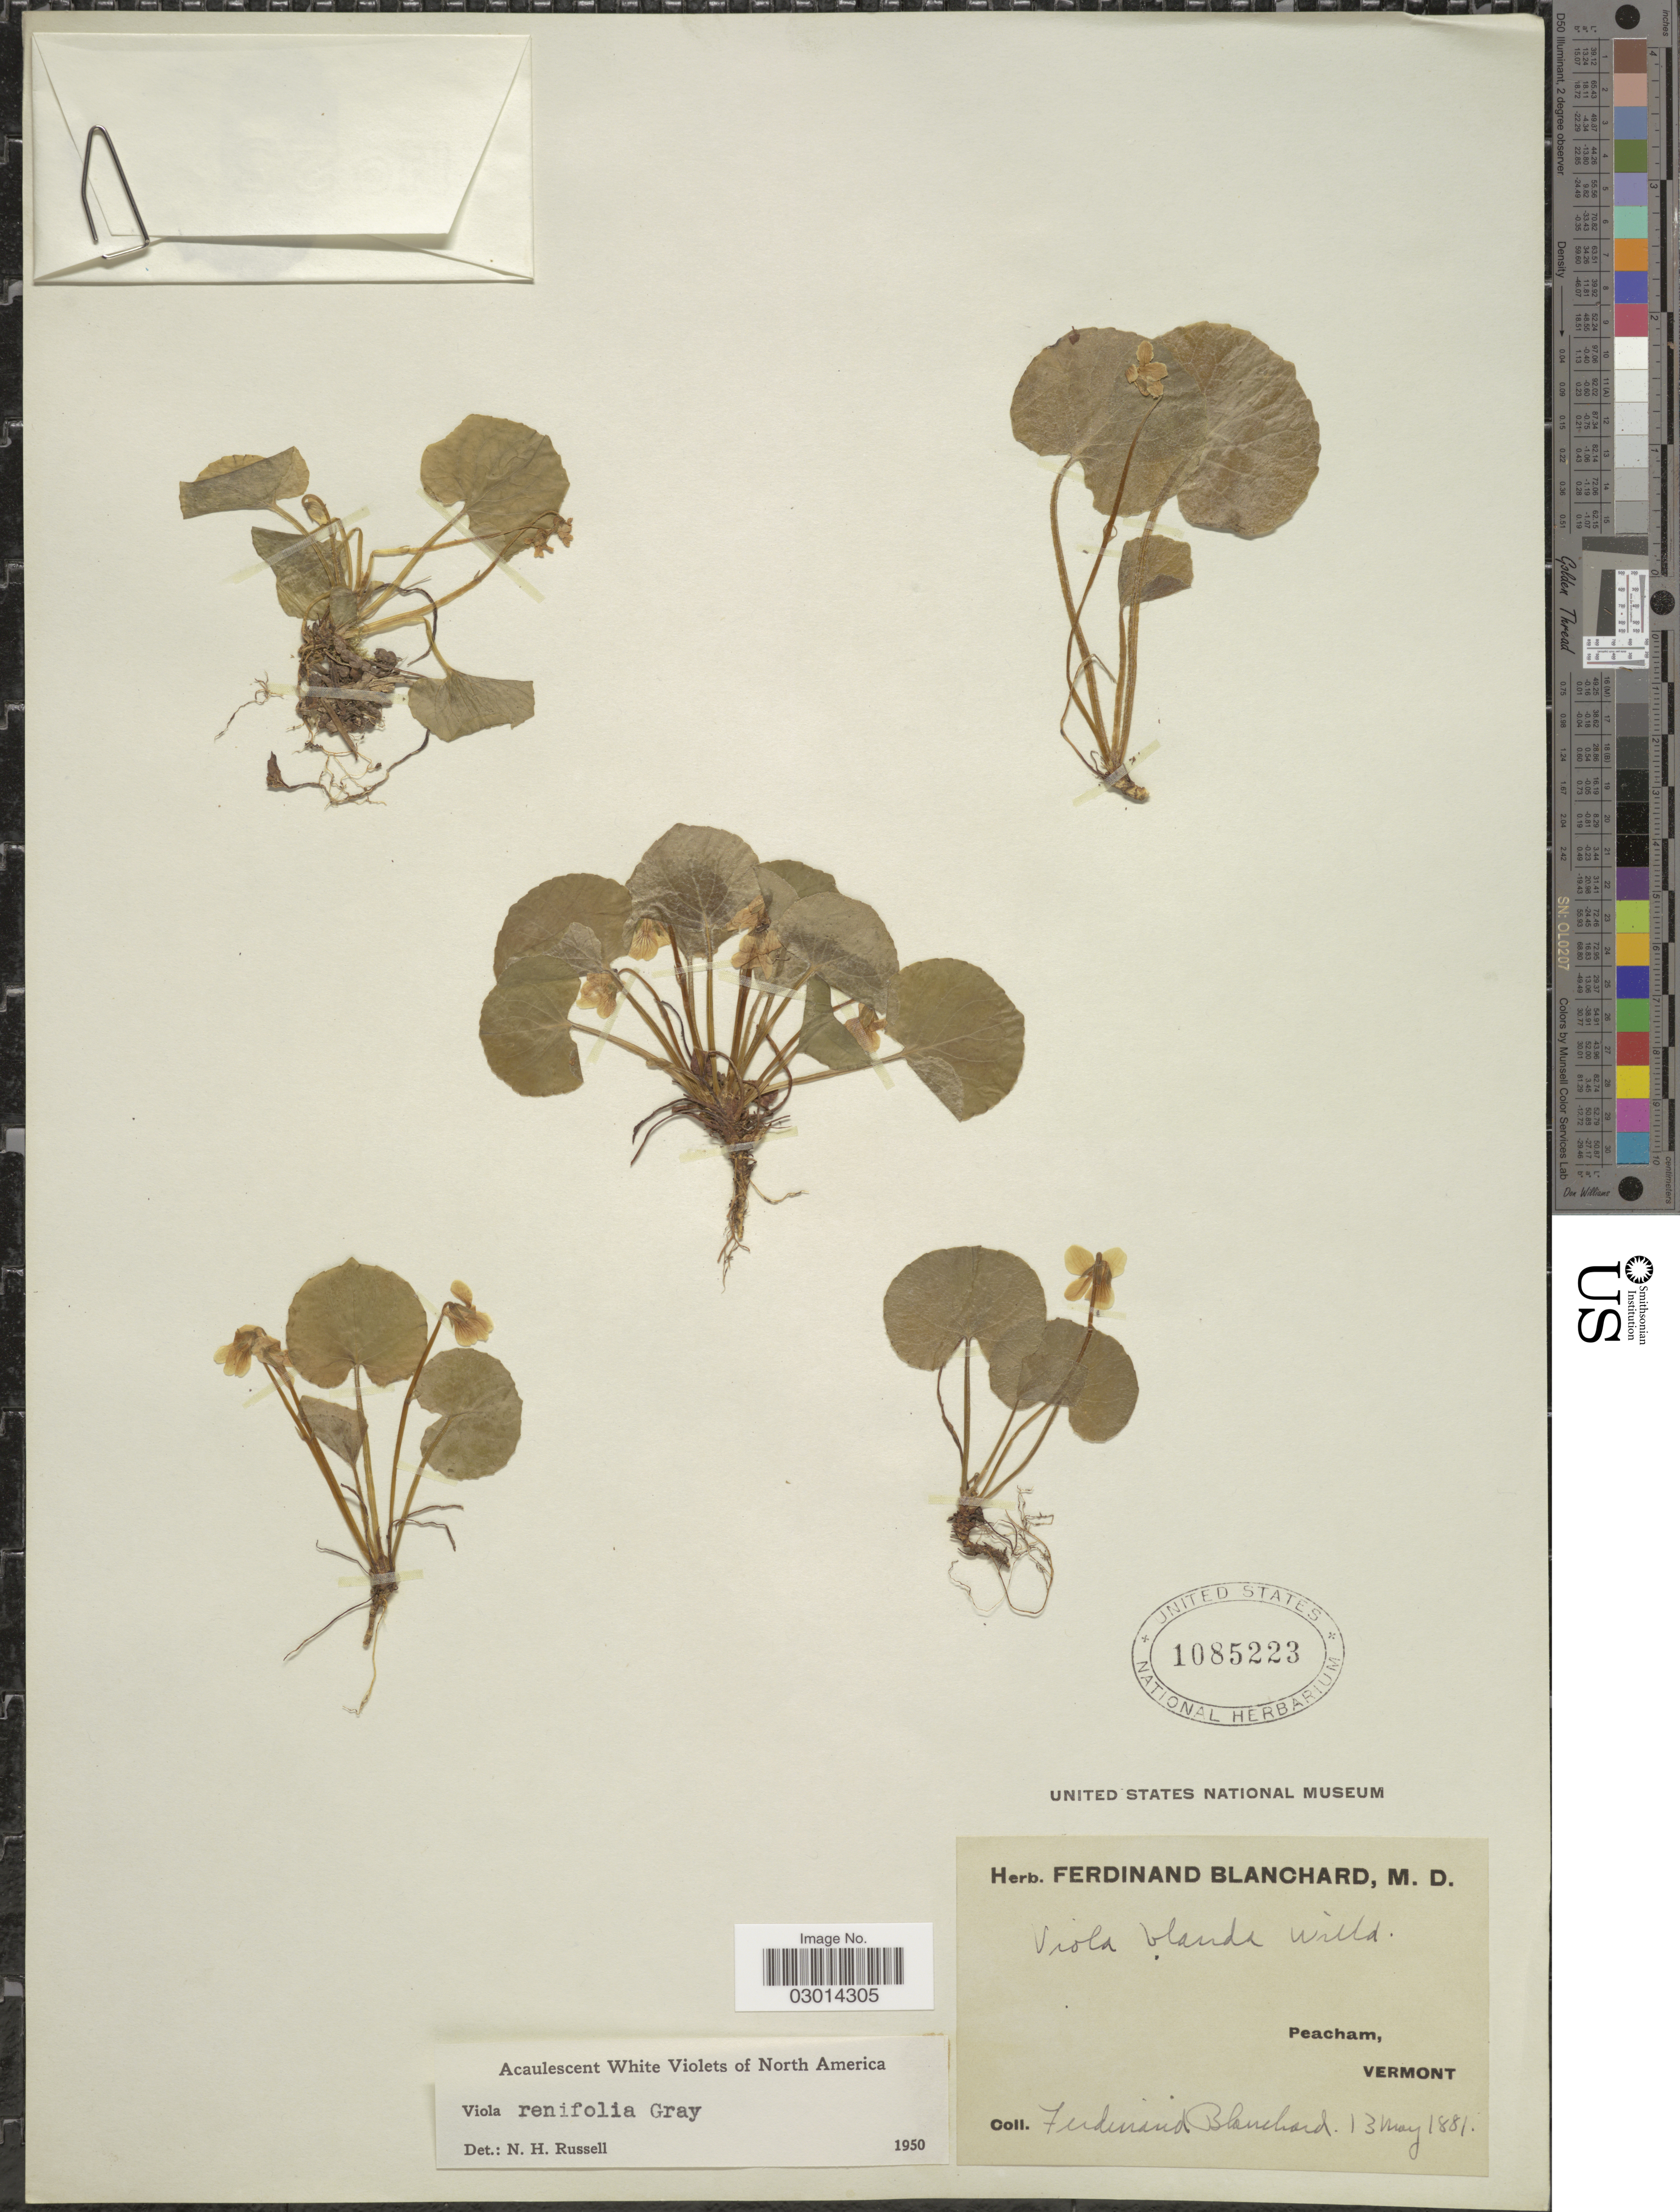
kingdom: Plantae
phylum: Tracheophyta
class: Magnoliopsida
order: Malpighiales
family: Violaceae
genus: Viola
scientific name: Viola renifolia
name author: A. Gray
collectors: F. Blanchard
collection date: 1881-05-13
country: United States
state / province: Vermont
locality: Peacham.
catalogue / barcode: US 1085223